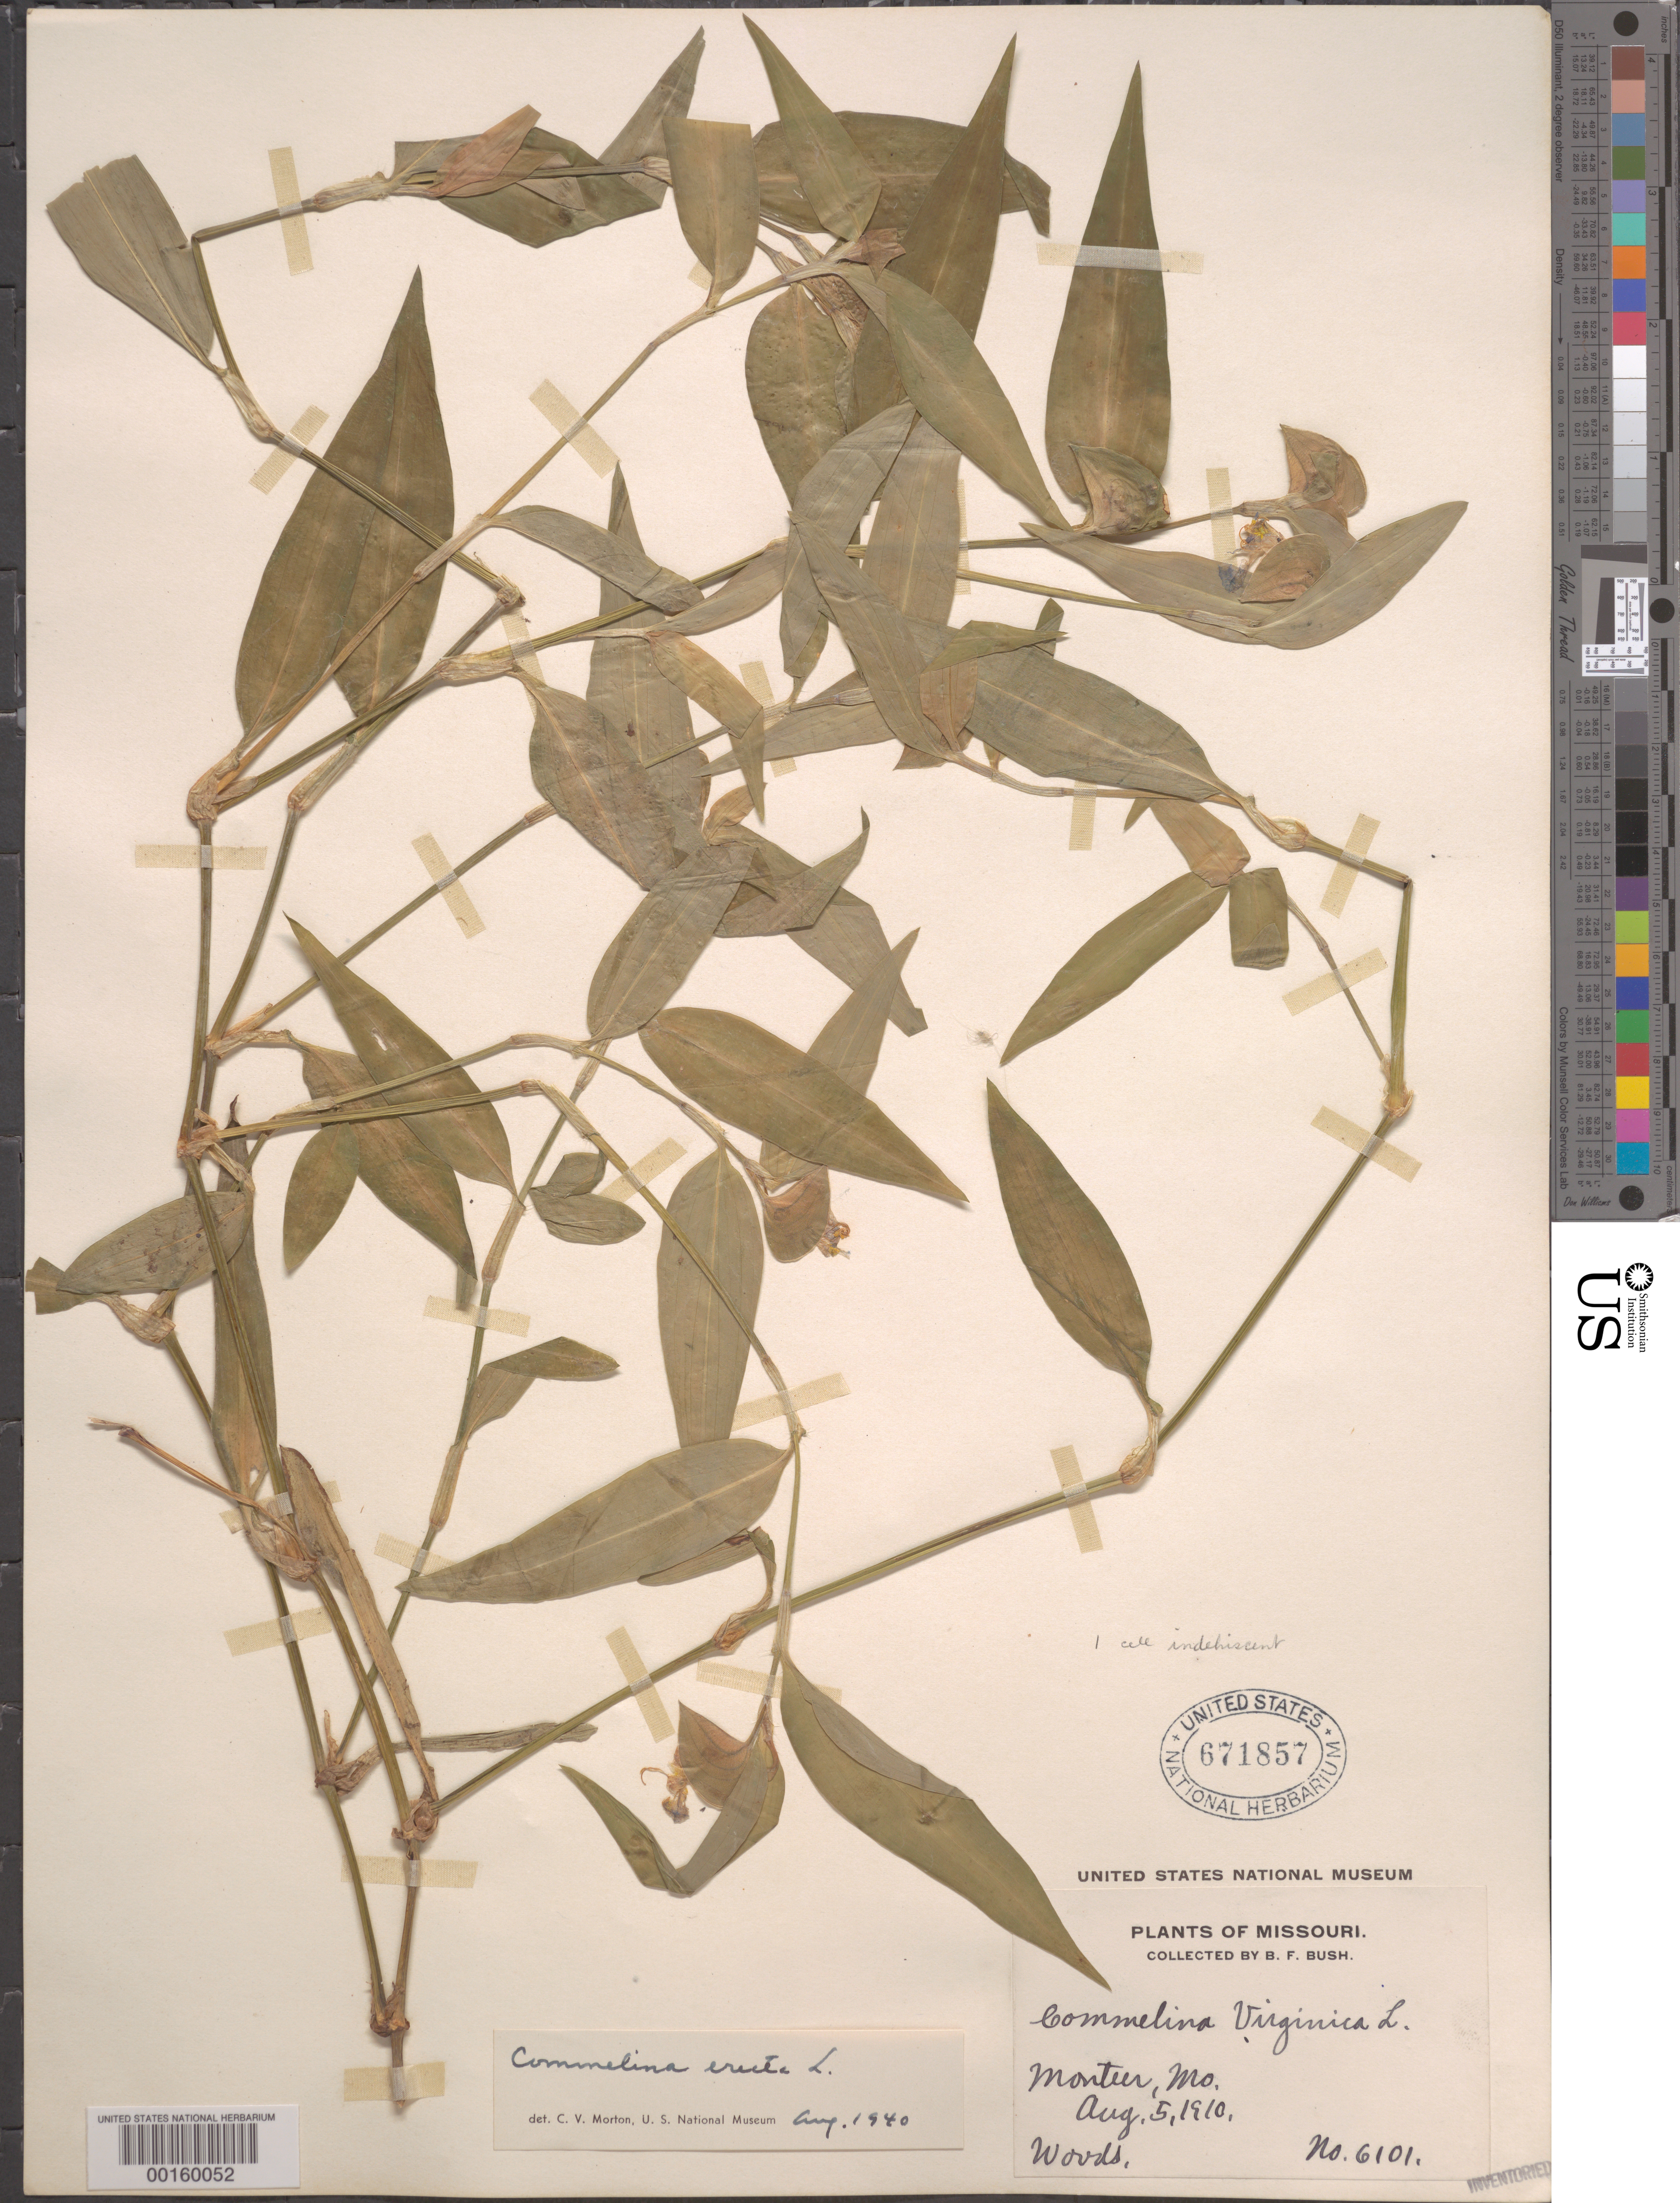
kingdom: Plantae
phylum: Tracheophyta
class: Liliopsida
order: Commelinales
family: Commelinaceae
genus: Commelina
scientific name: Commelina erecta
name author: L.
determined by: Morton, C. V.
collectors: B. F. Bush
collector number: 6101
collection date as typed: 05 Aug 1910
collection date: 1910-08-05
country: United States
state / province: Missouri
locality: Monteer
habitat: Woods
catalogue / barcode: US 671857